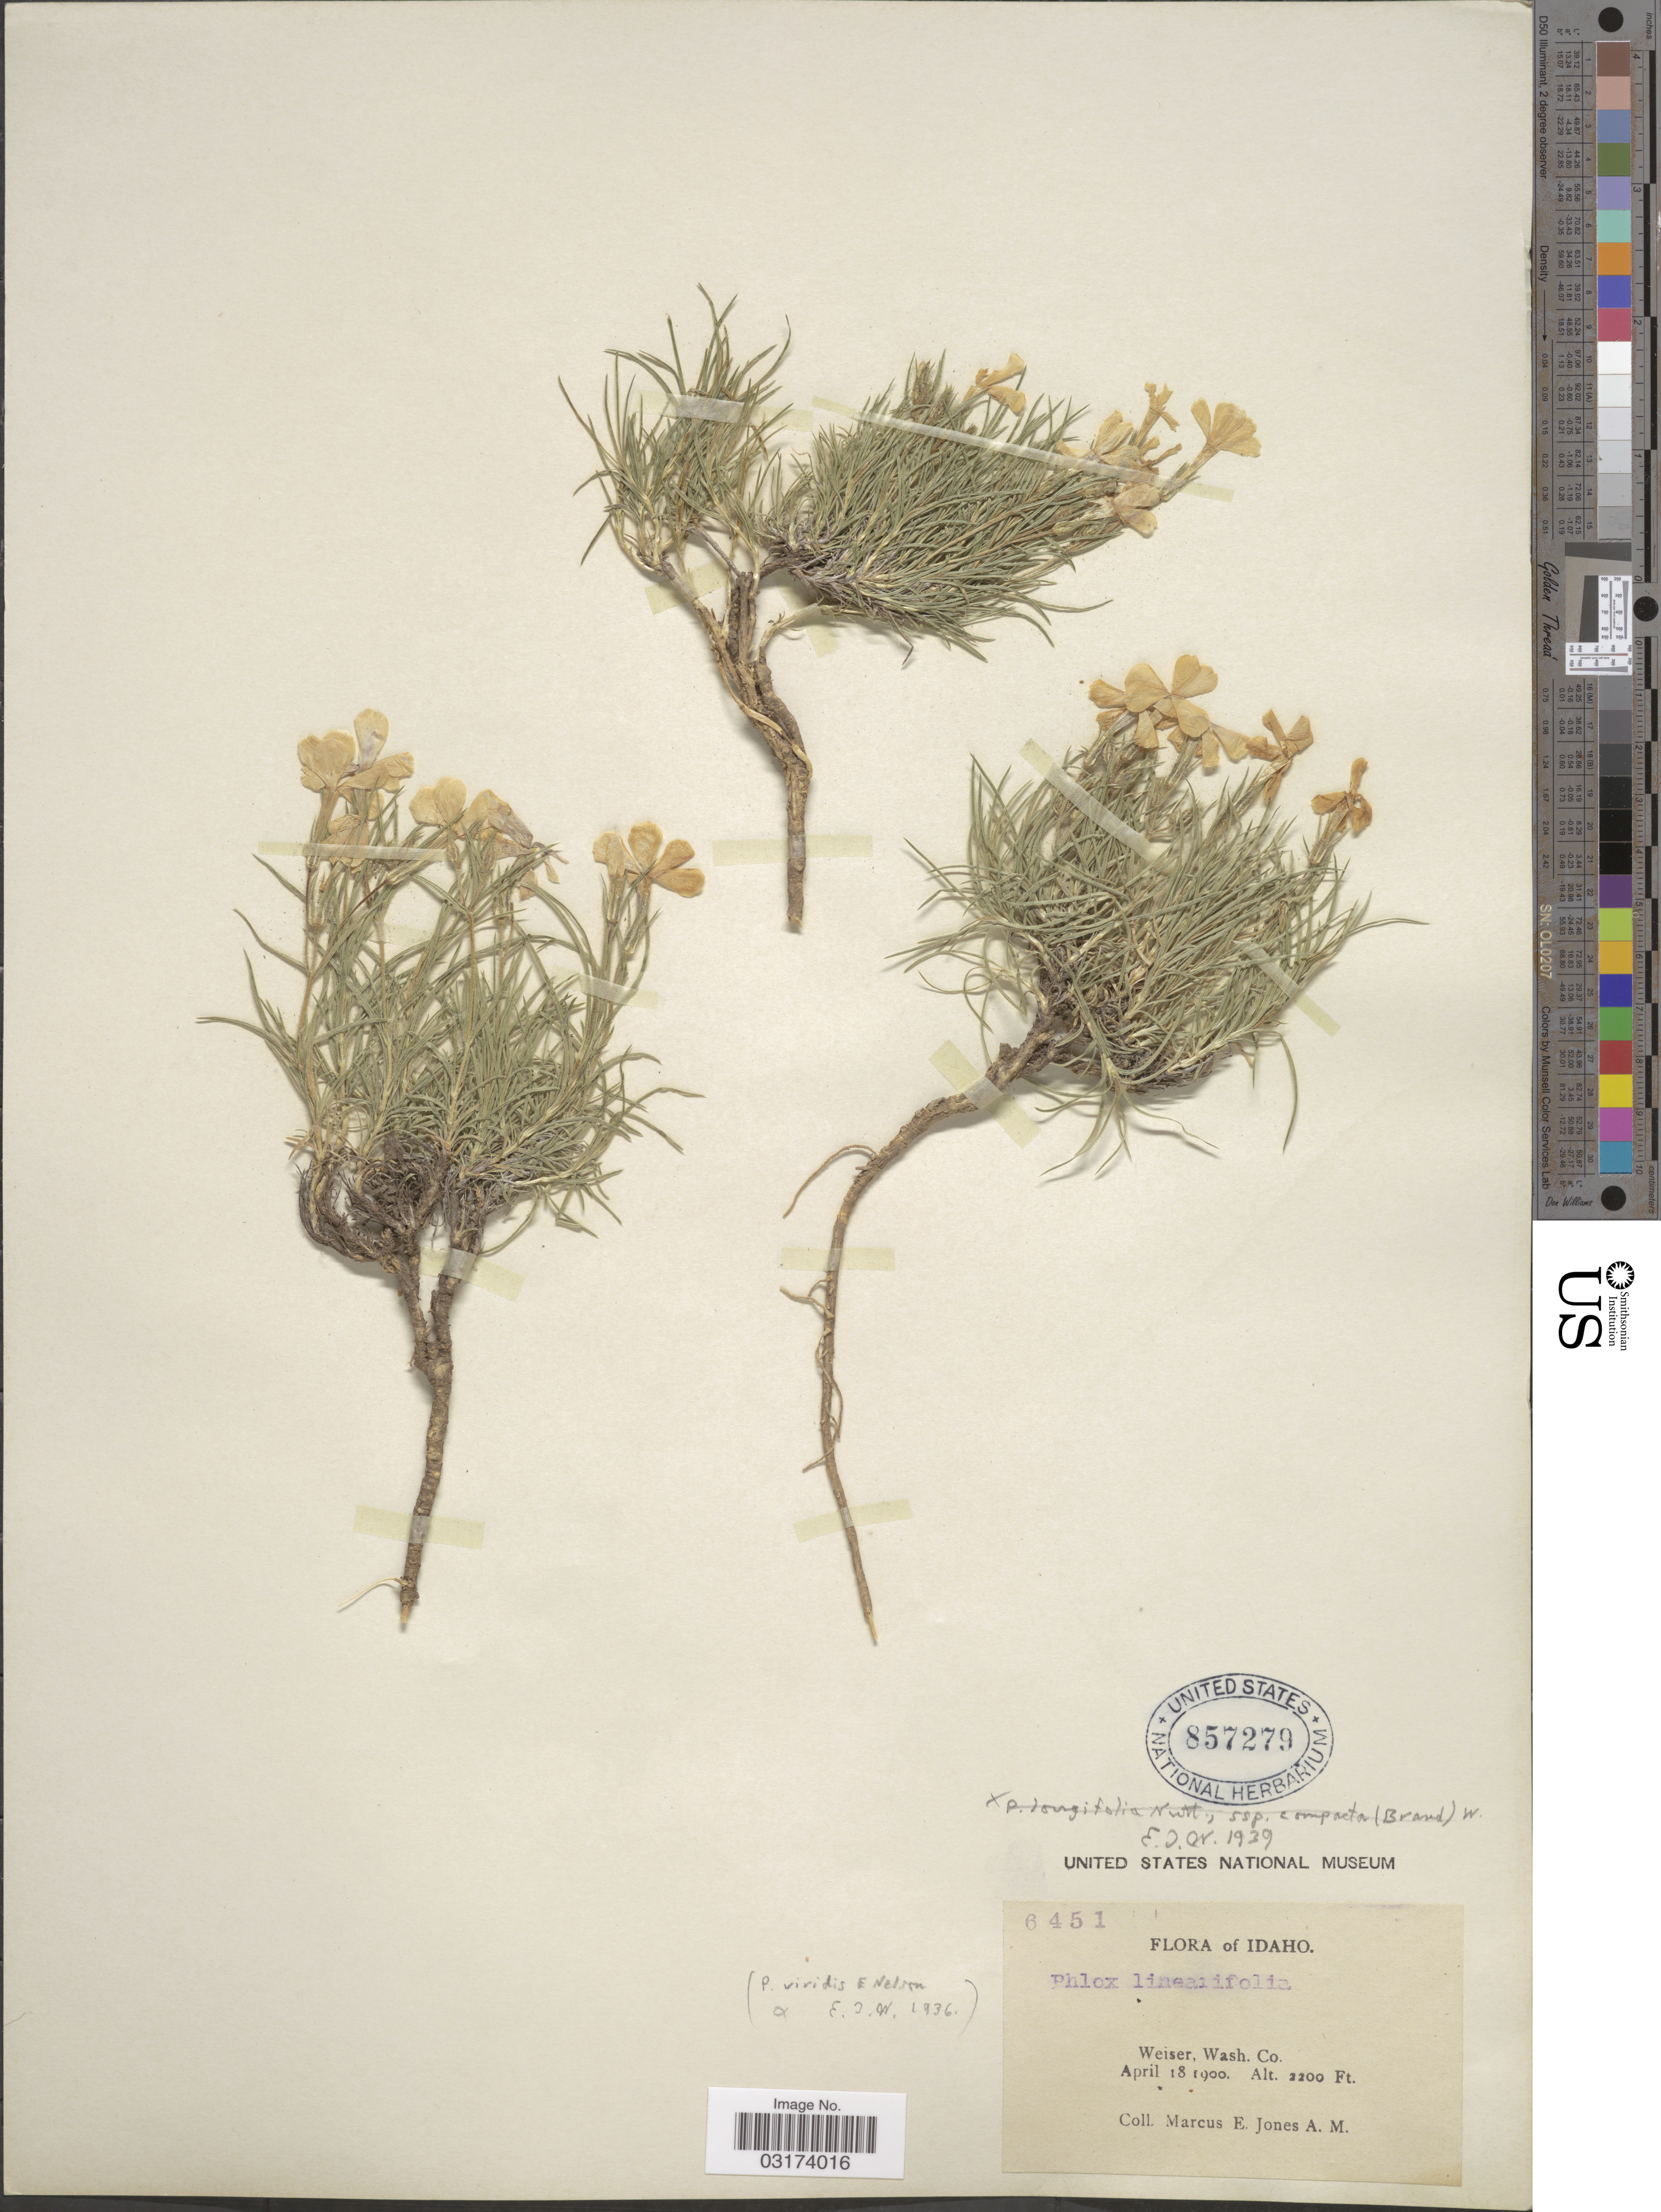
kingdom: Plantae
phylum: Tracheophyta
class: Magnoliopsida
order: Ericales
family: Polemoniaceae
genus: Phlox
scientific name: Phlox viridis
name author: E.E. Nelson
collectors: M. E. Jones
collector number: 6451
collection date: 1900-04-18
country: United States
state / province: Idaho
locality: Weiser, Wash. Co.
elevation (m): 671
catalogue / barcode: US 857279